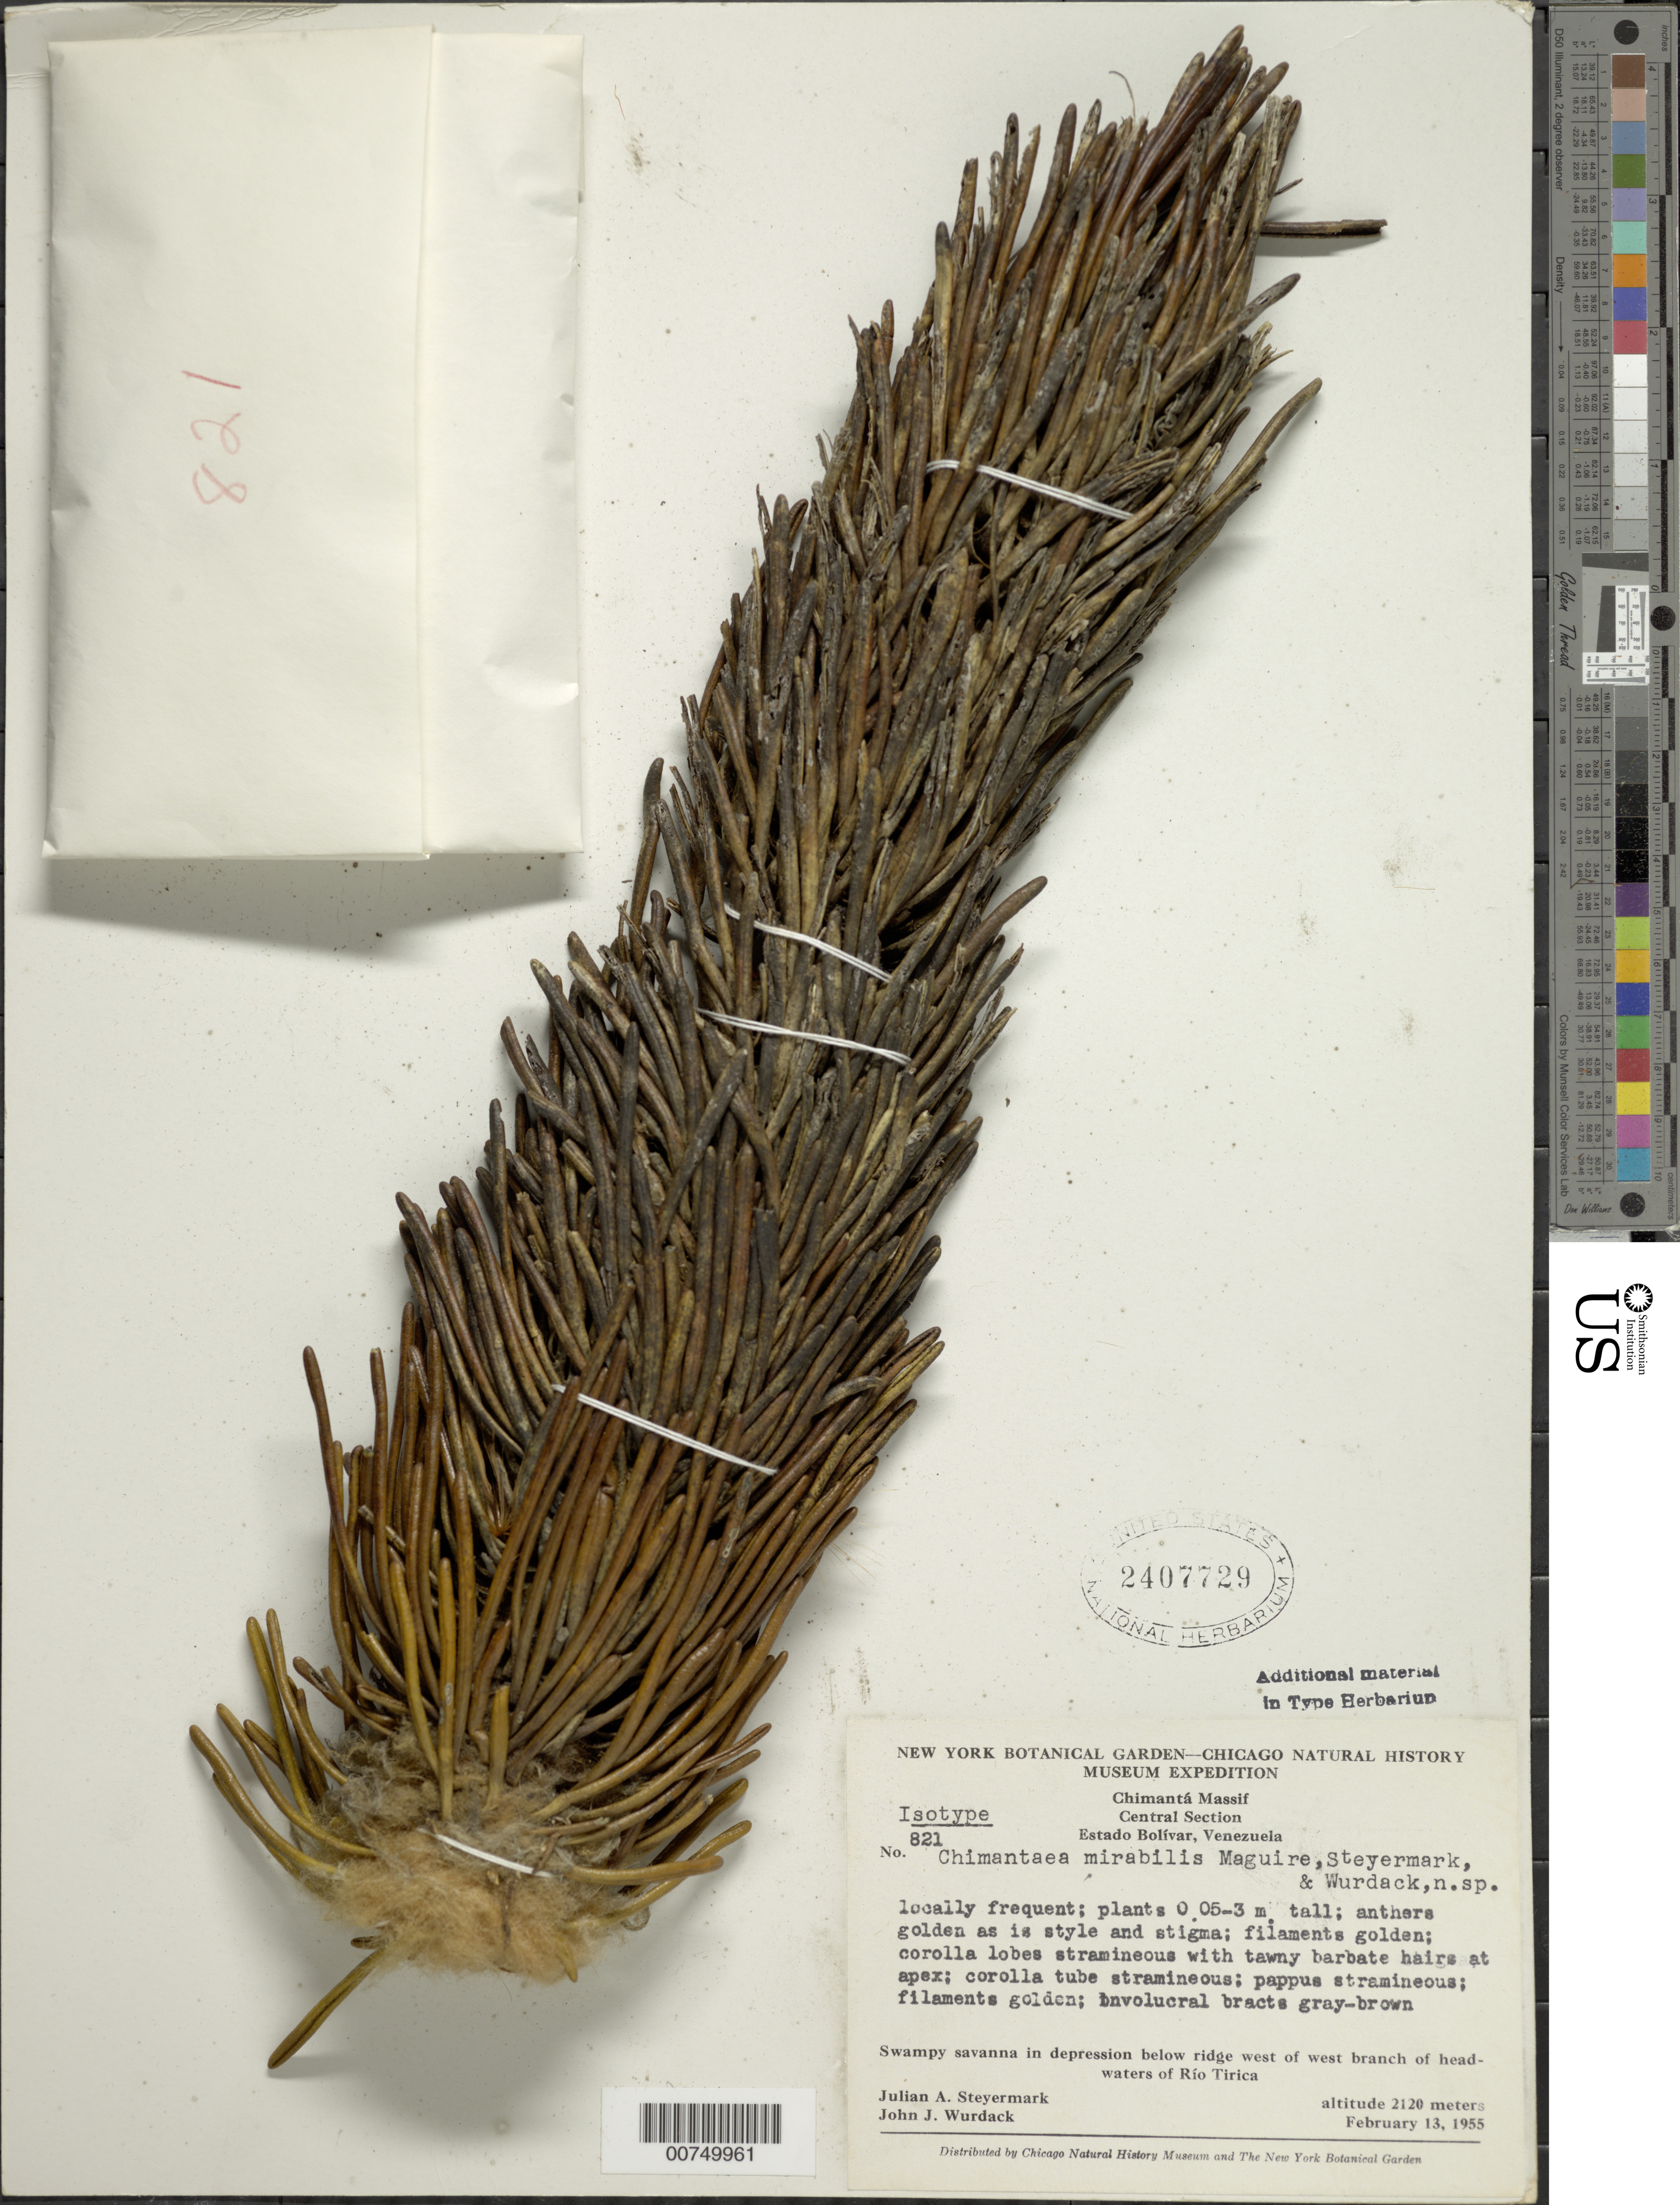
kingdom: Plantae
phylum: Tracheophyta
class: Magnoliopsida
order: Asterales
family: Asteraceae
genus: Chimantaea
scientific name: Chimantaea mirabilis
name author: Maguire et al.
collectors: J. Steyermark & J. J. Wurdack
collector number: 55 821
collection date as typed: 13-Feb-55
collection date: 1955-02-13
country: Venezuela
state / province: Bolívar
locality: Chimantá Massif, Río Tirica, west branches of headwaters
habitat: Swampy savanna in depression below ridge west of west branch of the river.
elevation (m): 2120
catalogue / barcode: US 2407729